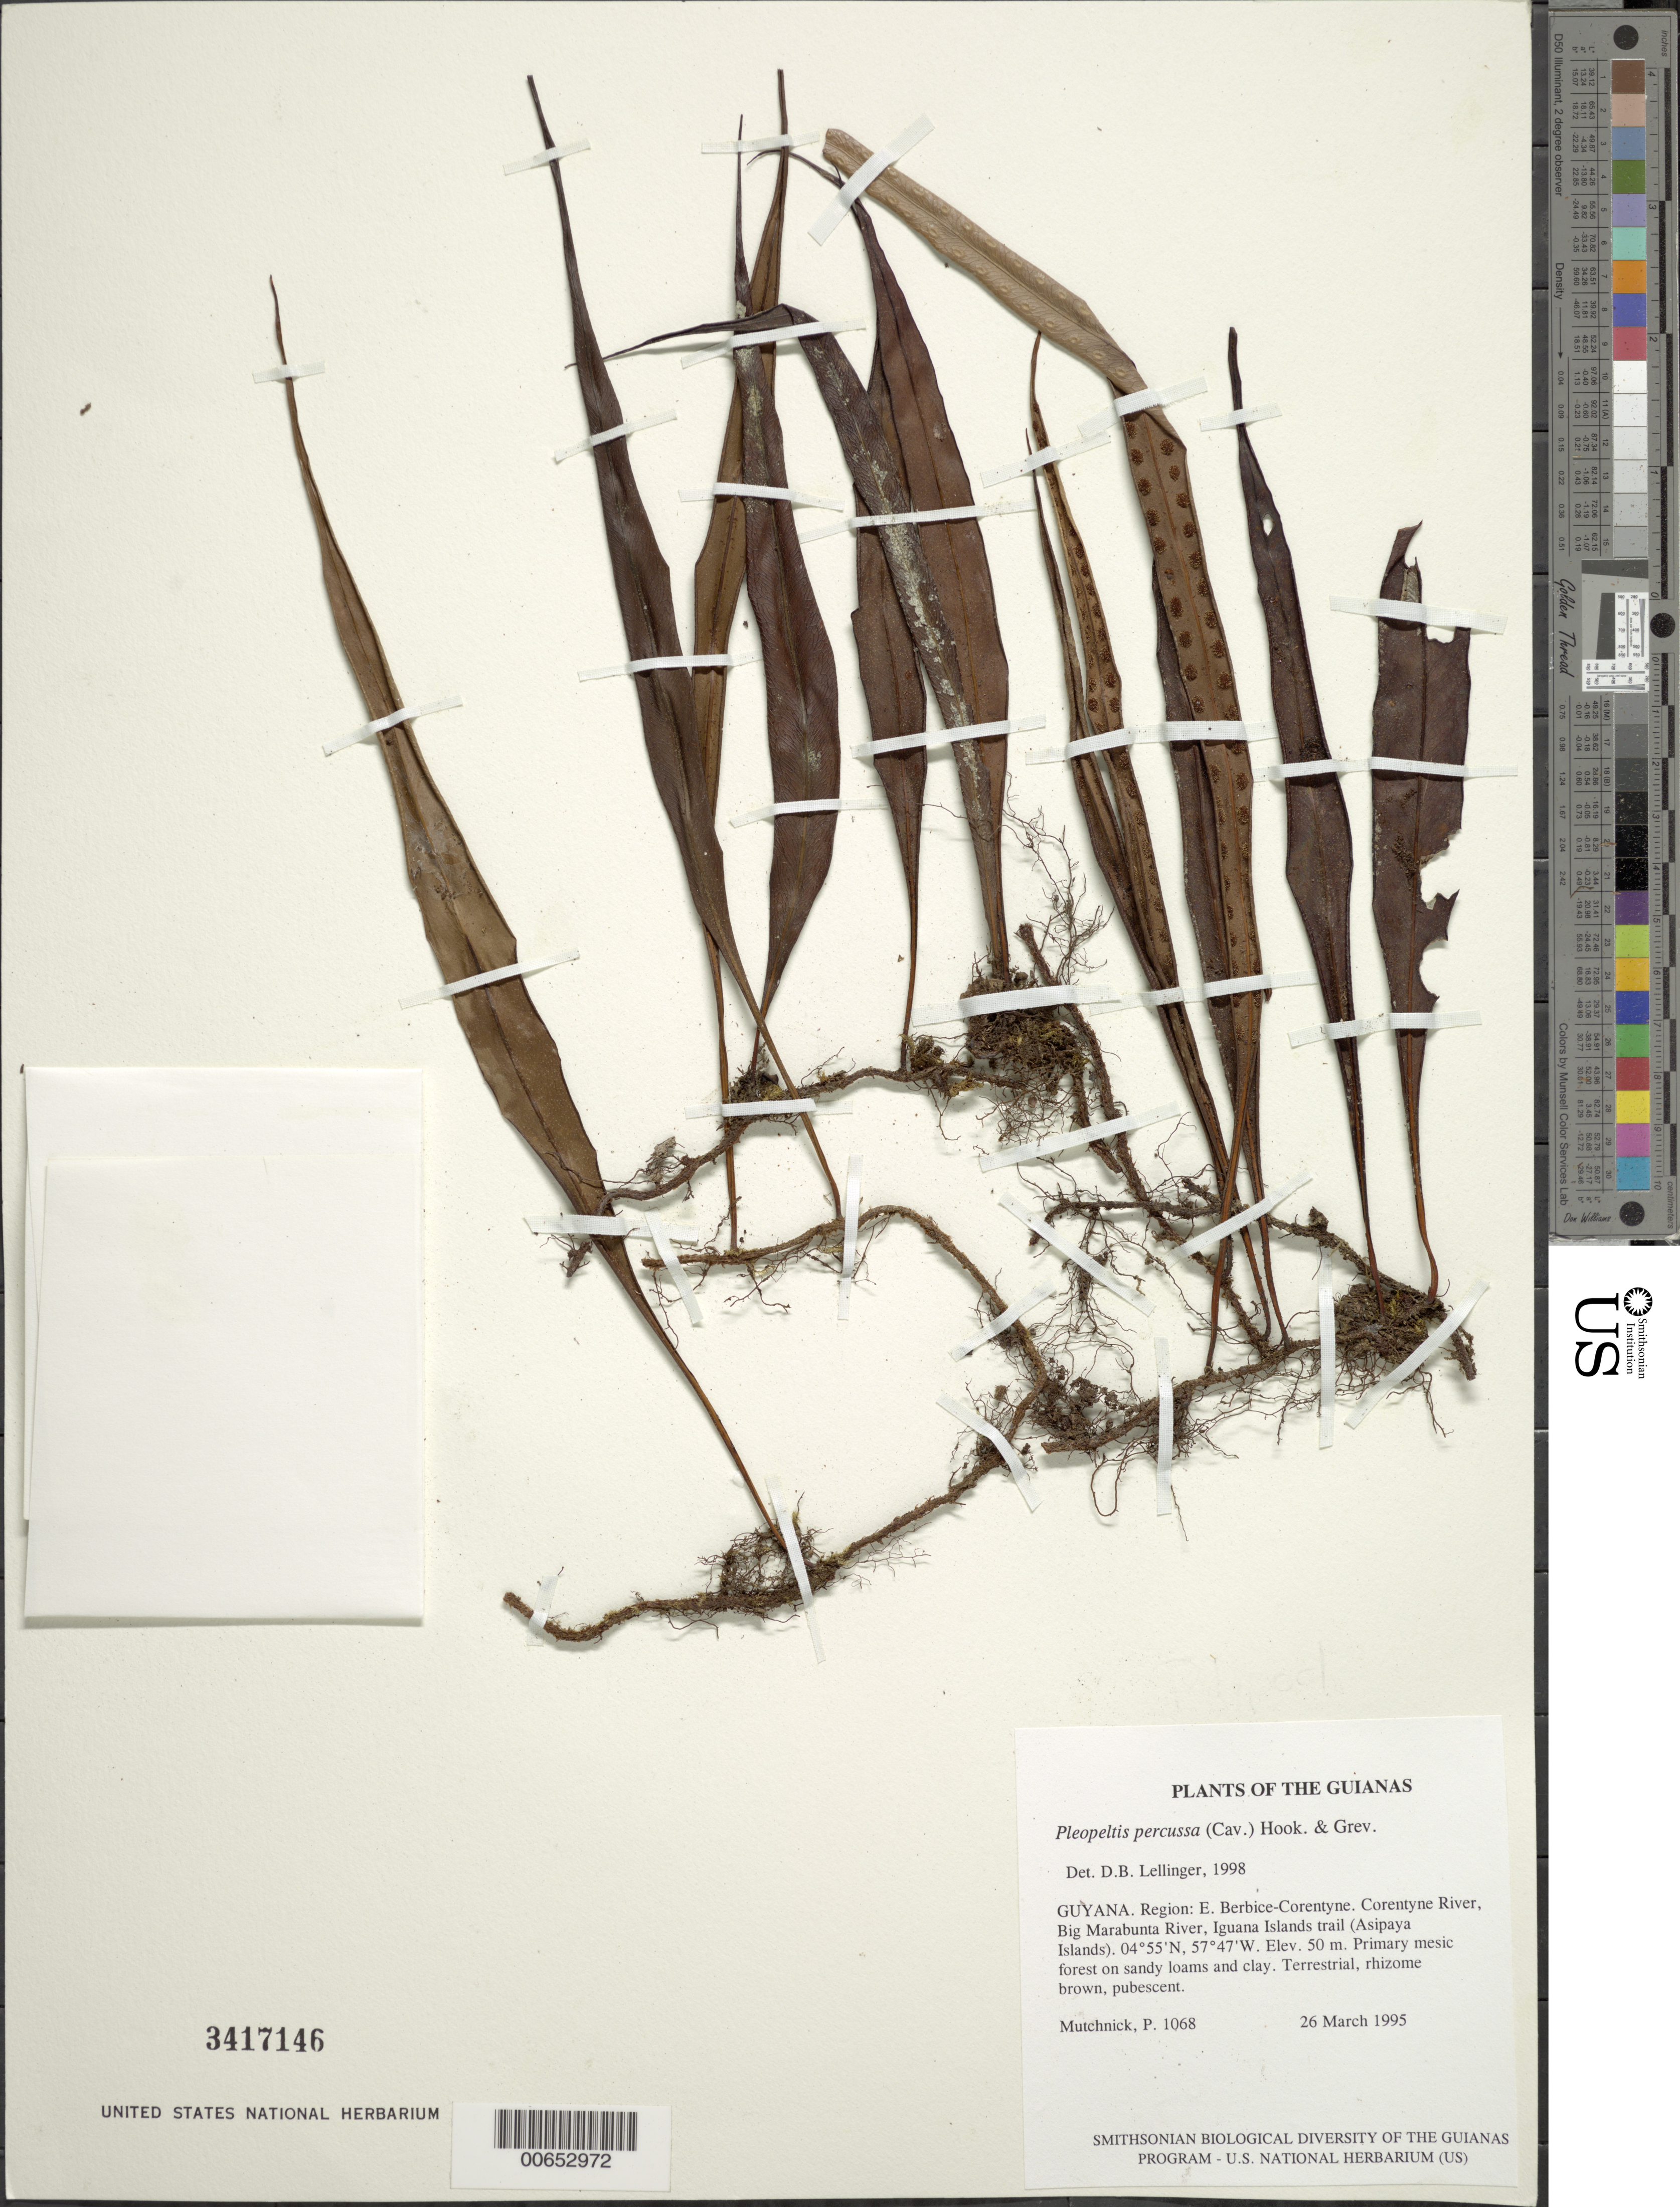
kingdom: Plantae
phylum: Tracheophyta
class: Polypodiopsida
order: Polypodiales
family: Polypodiaceae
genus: Microgramma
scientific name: Microgramma percussa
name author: (Cav.) de la Sota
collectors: P. Mutchnick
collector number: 1068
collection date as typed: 26 March 1995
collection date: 1995-03-26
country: Guyana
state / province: E. Berbice-Corentyne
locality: Corentyne River, Big Marabunta River, Iguana Islands trail (Asipaya Islands)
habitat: Primary mesic forest on sandy loams and clay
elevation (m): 50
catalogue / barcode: US 3417146